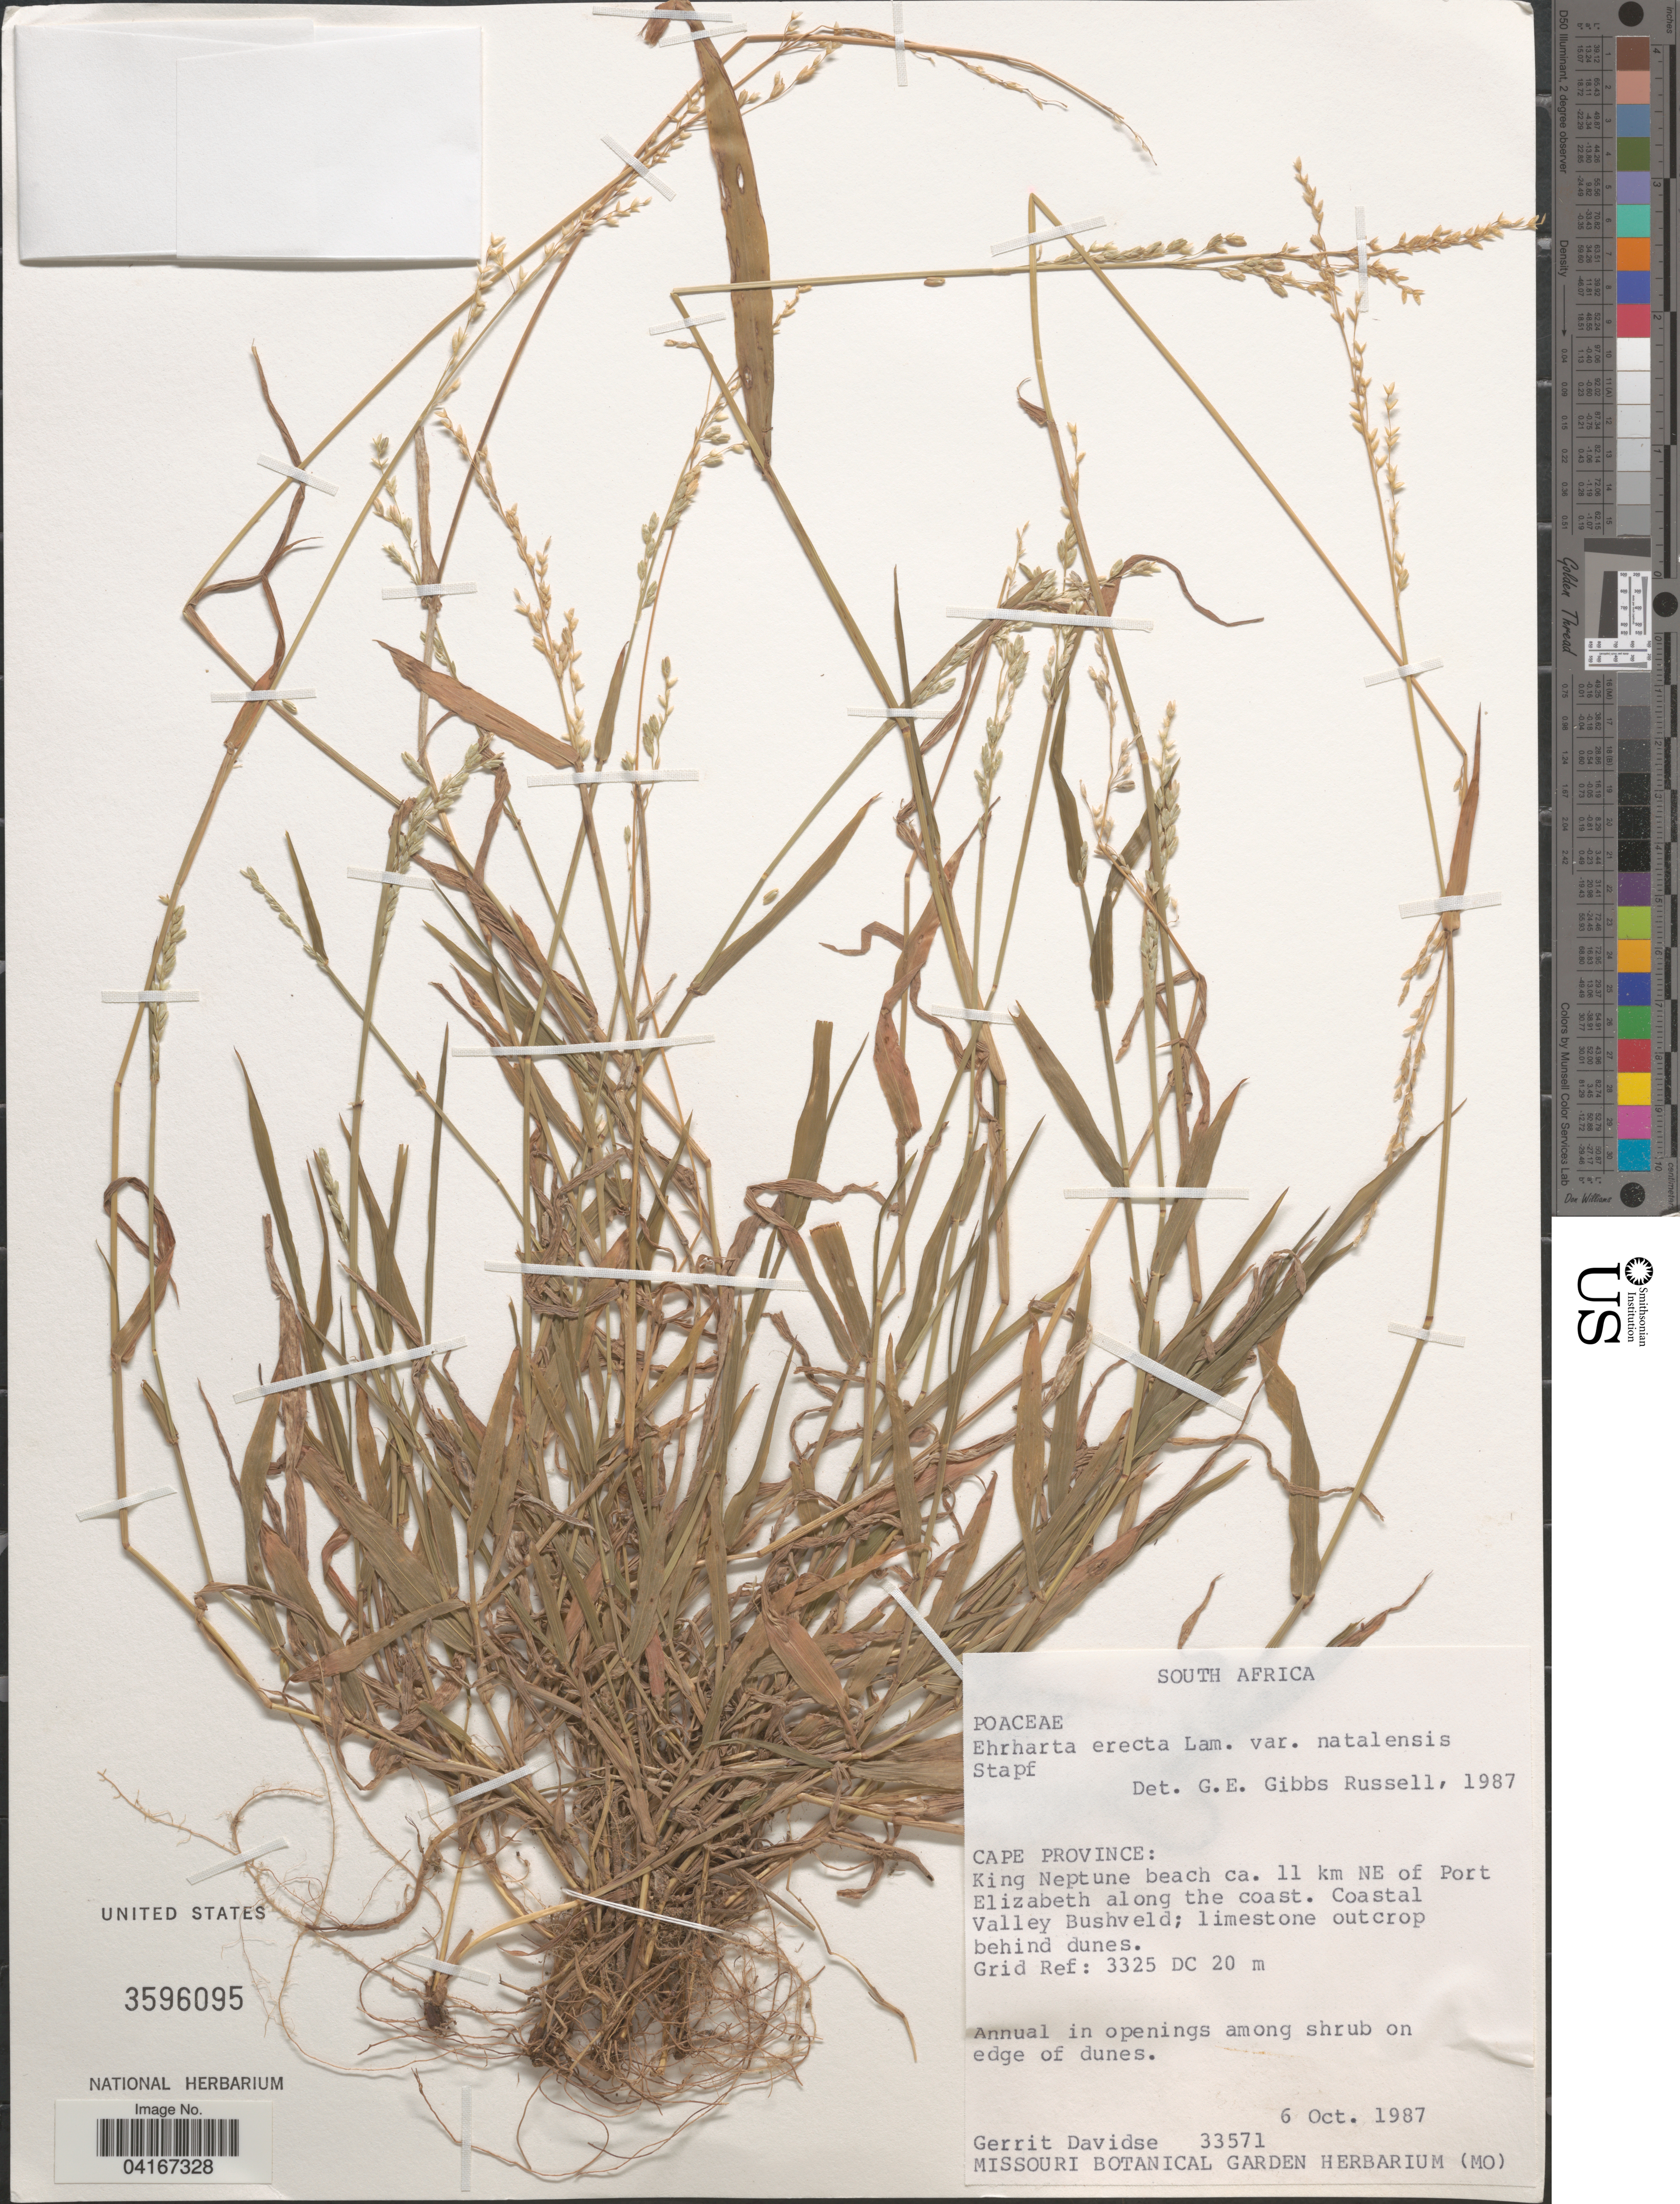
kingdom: Plantae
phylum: Tracheophyta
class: Liliopsida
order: Poales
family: Poaceae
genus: Ehrharta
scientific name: Ehrharta erecta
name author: Lam.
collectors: G. Davidse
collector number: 33571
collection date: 1987-10-06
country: South Africa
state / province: Western Cape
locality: King Neptune beach ca. 11 km NE of Port Elizabeth along the coast. Coastal Valley Bushveld. Grid Ref: 3325 DC.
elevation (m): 20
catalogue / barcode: US 3596095